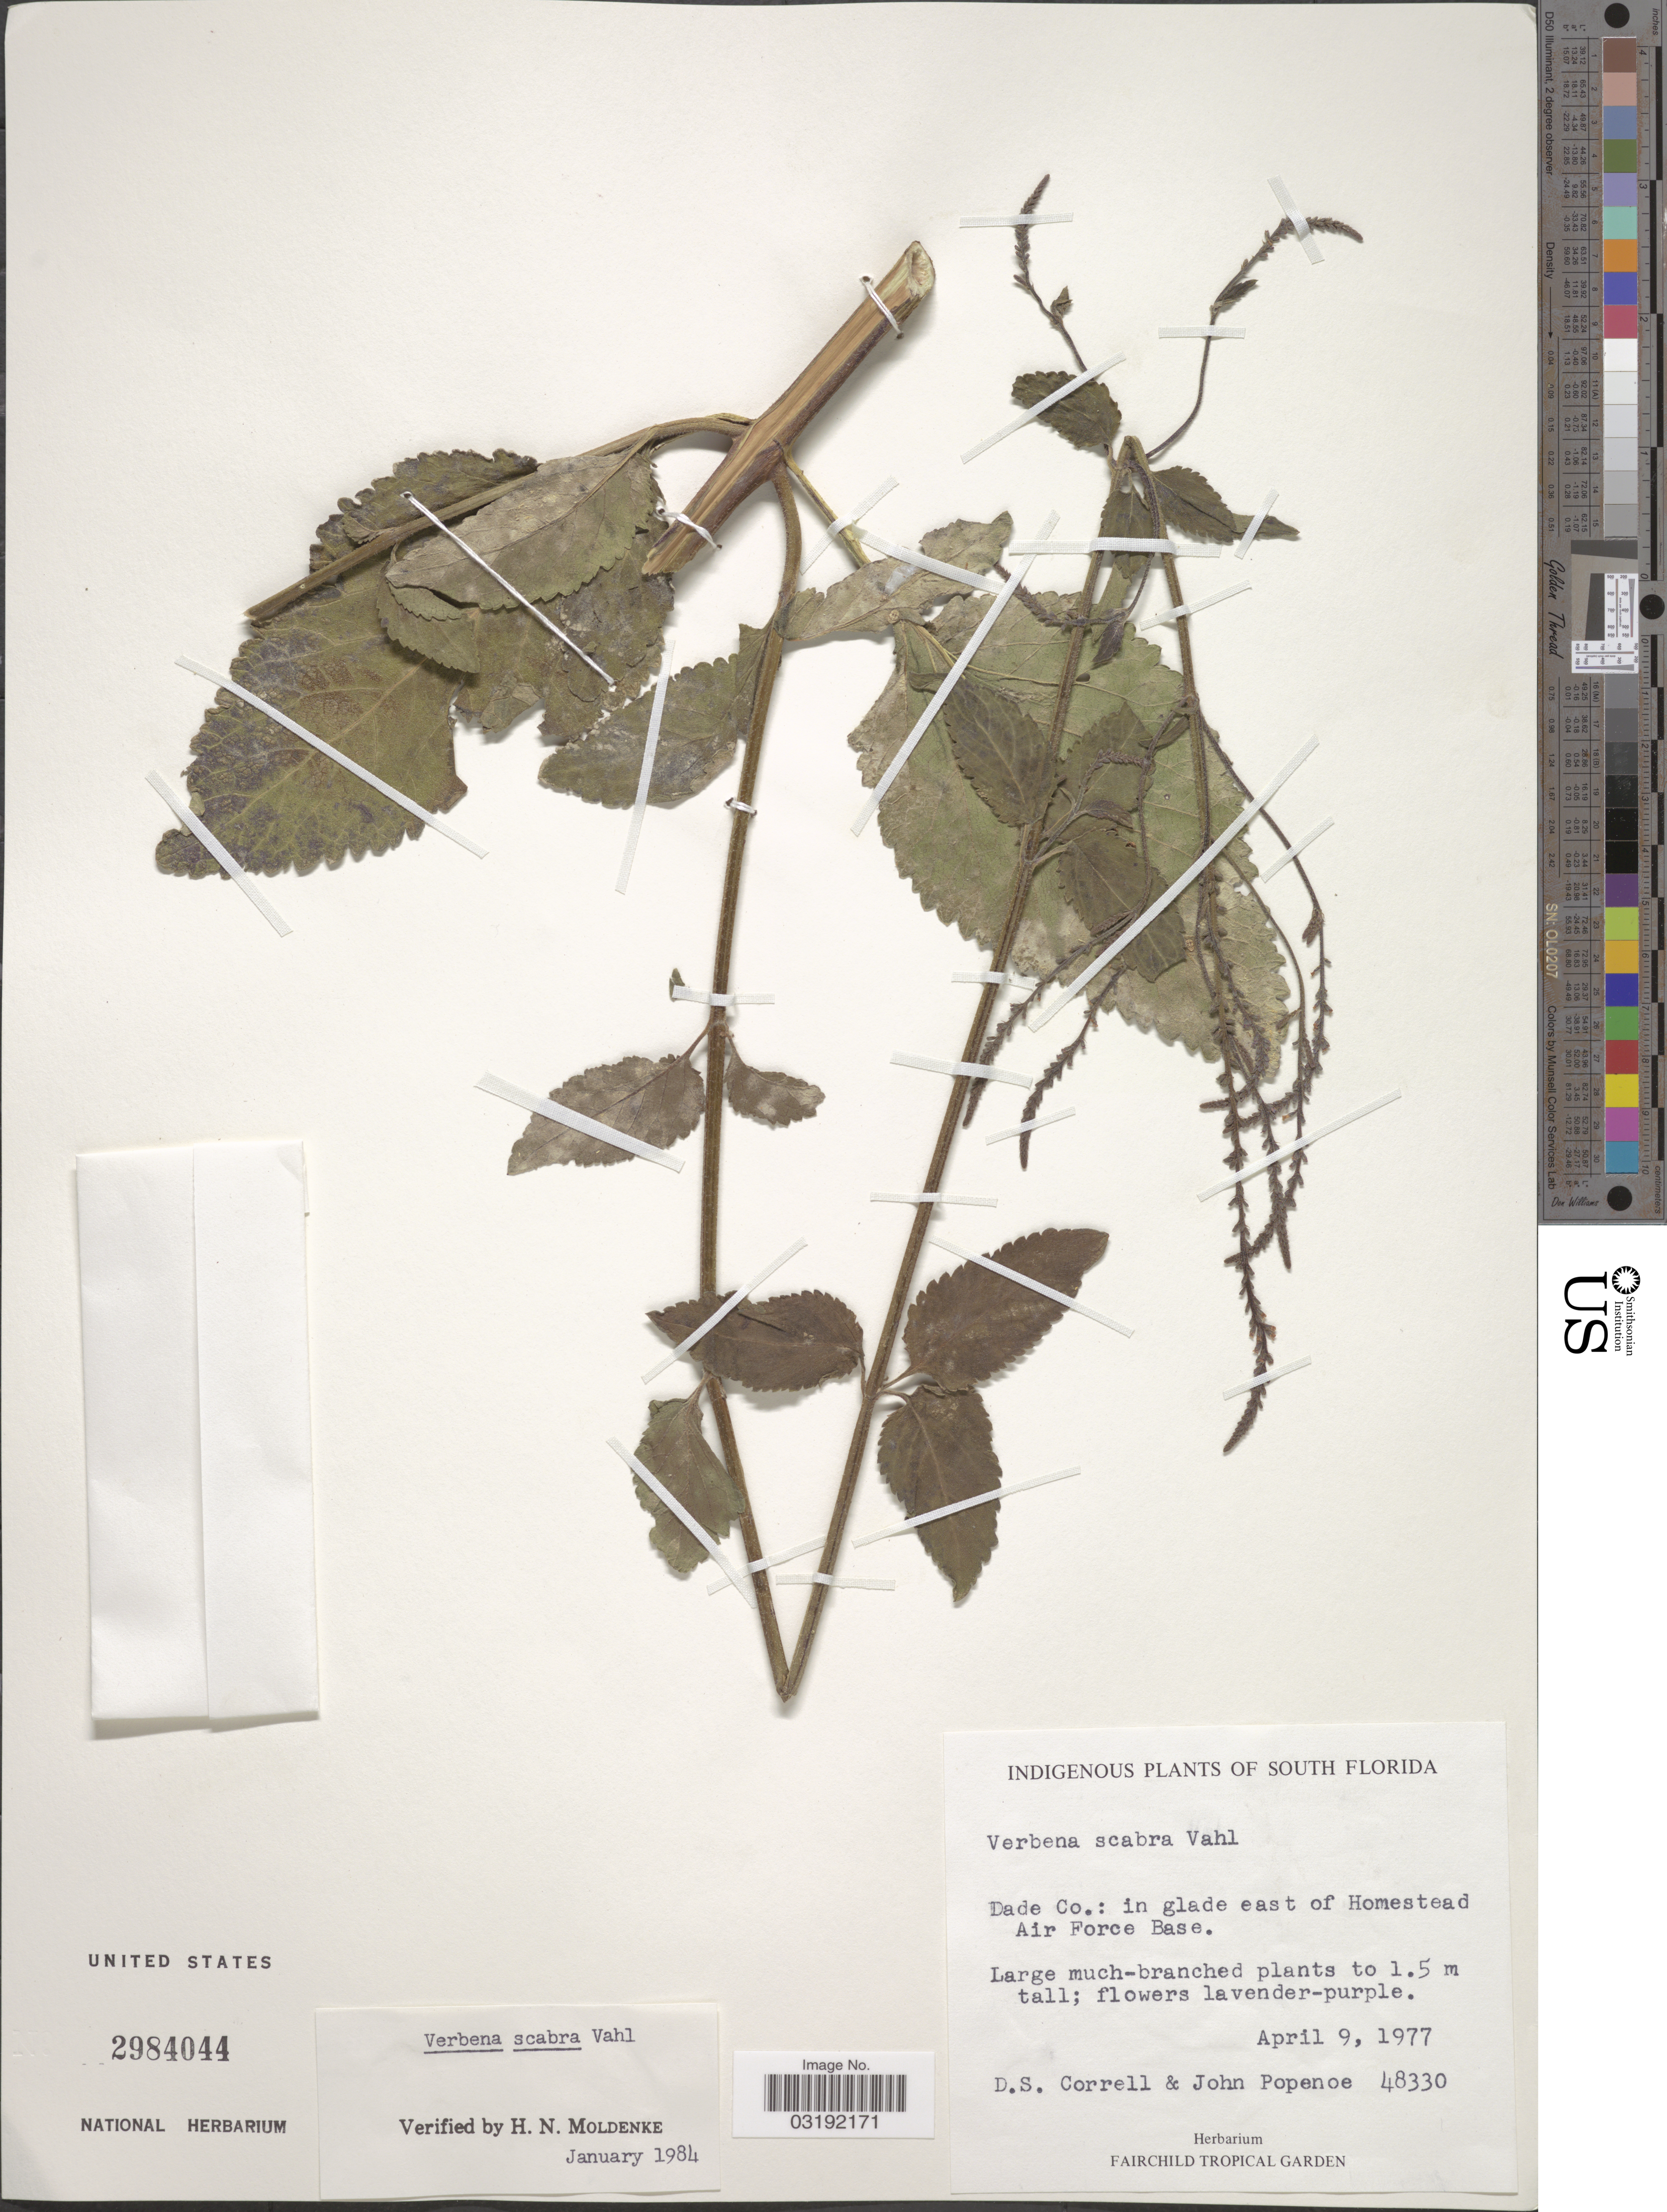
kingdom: Plantae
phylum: Tracheophyta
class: Magnoliopsida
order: Lamiales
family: Verbenaceae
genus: Verbena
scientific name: Verbena scabra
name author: Vahl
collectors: D. S. Correll & J. Popenoe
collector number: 48330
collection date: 1977-04-09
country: United States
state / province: Florida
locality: South Florida. Dade Co.: in glade east of Homestead Air Force Base.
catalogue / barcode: US 2984044